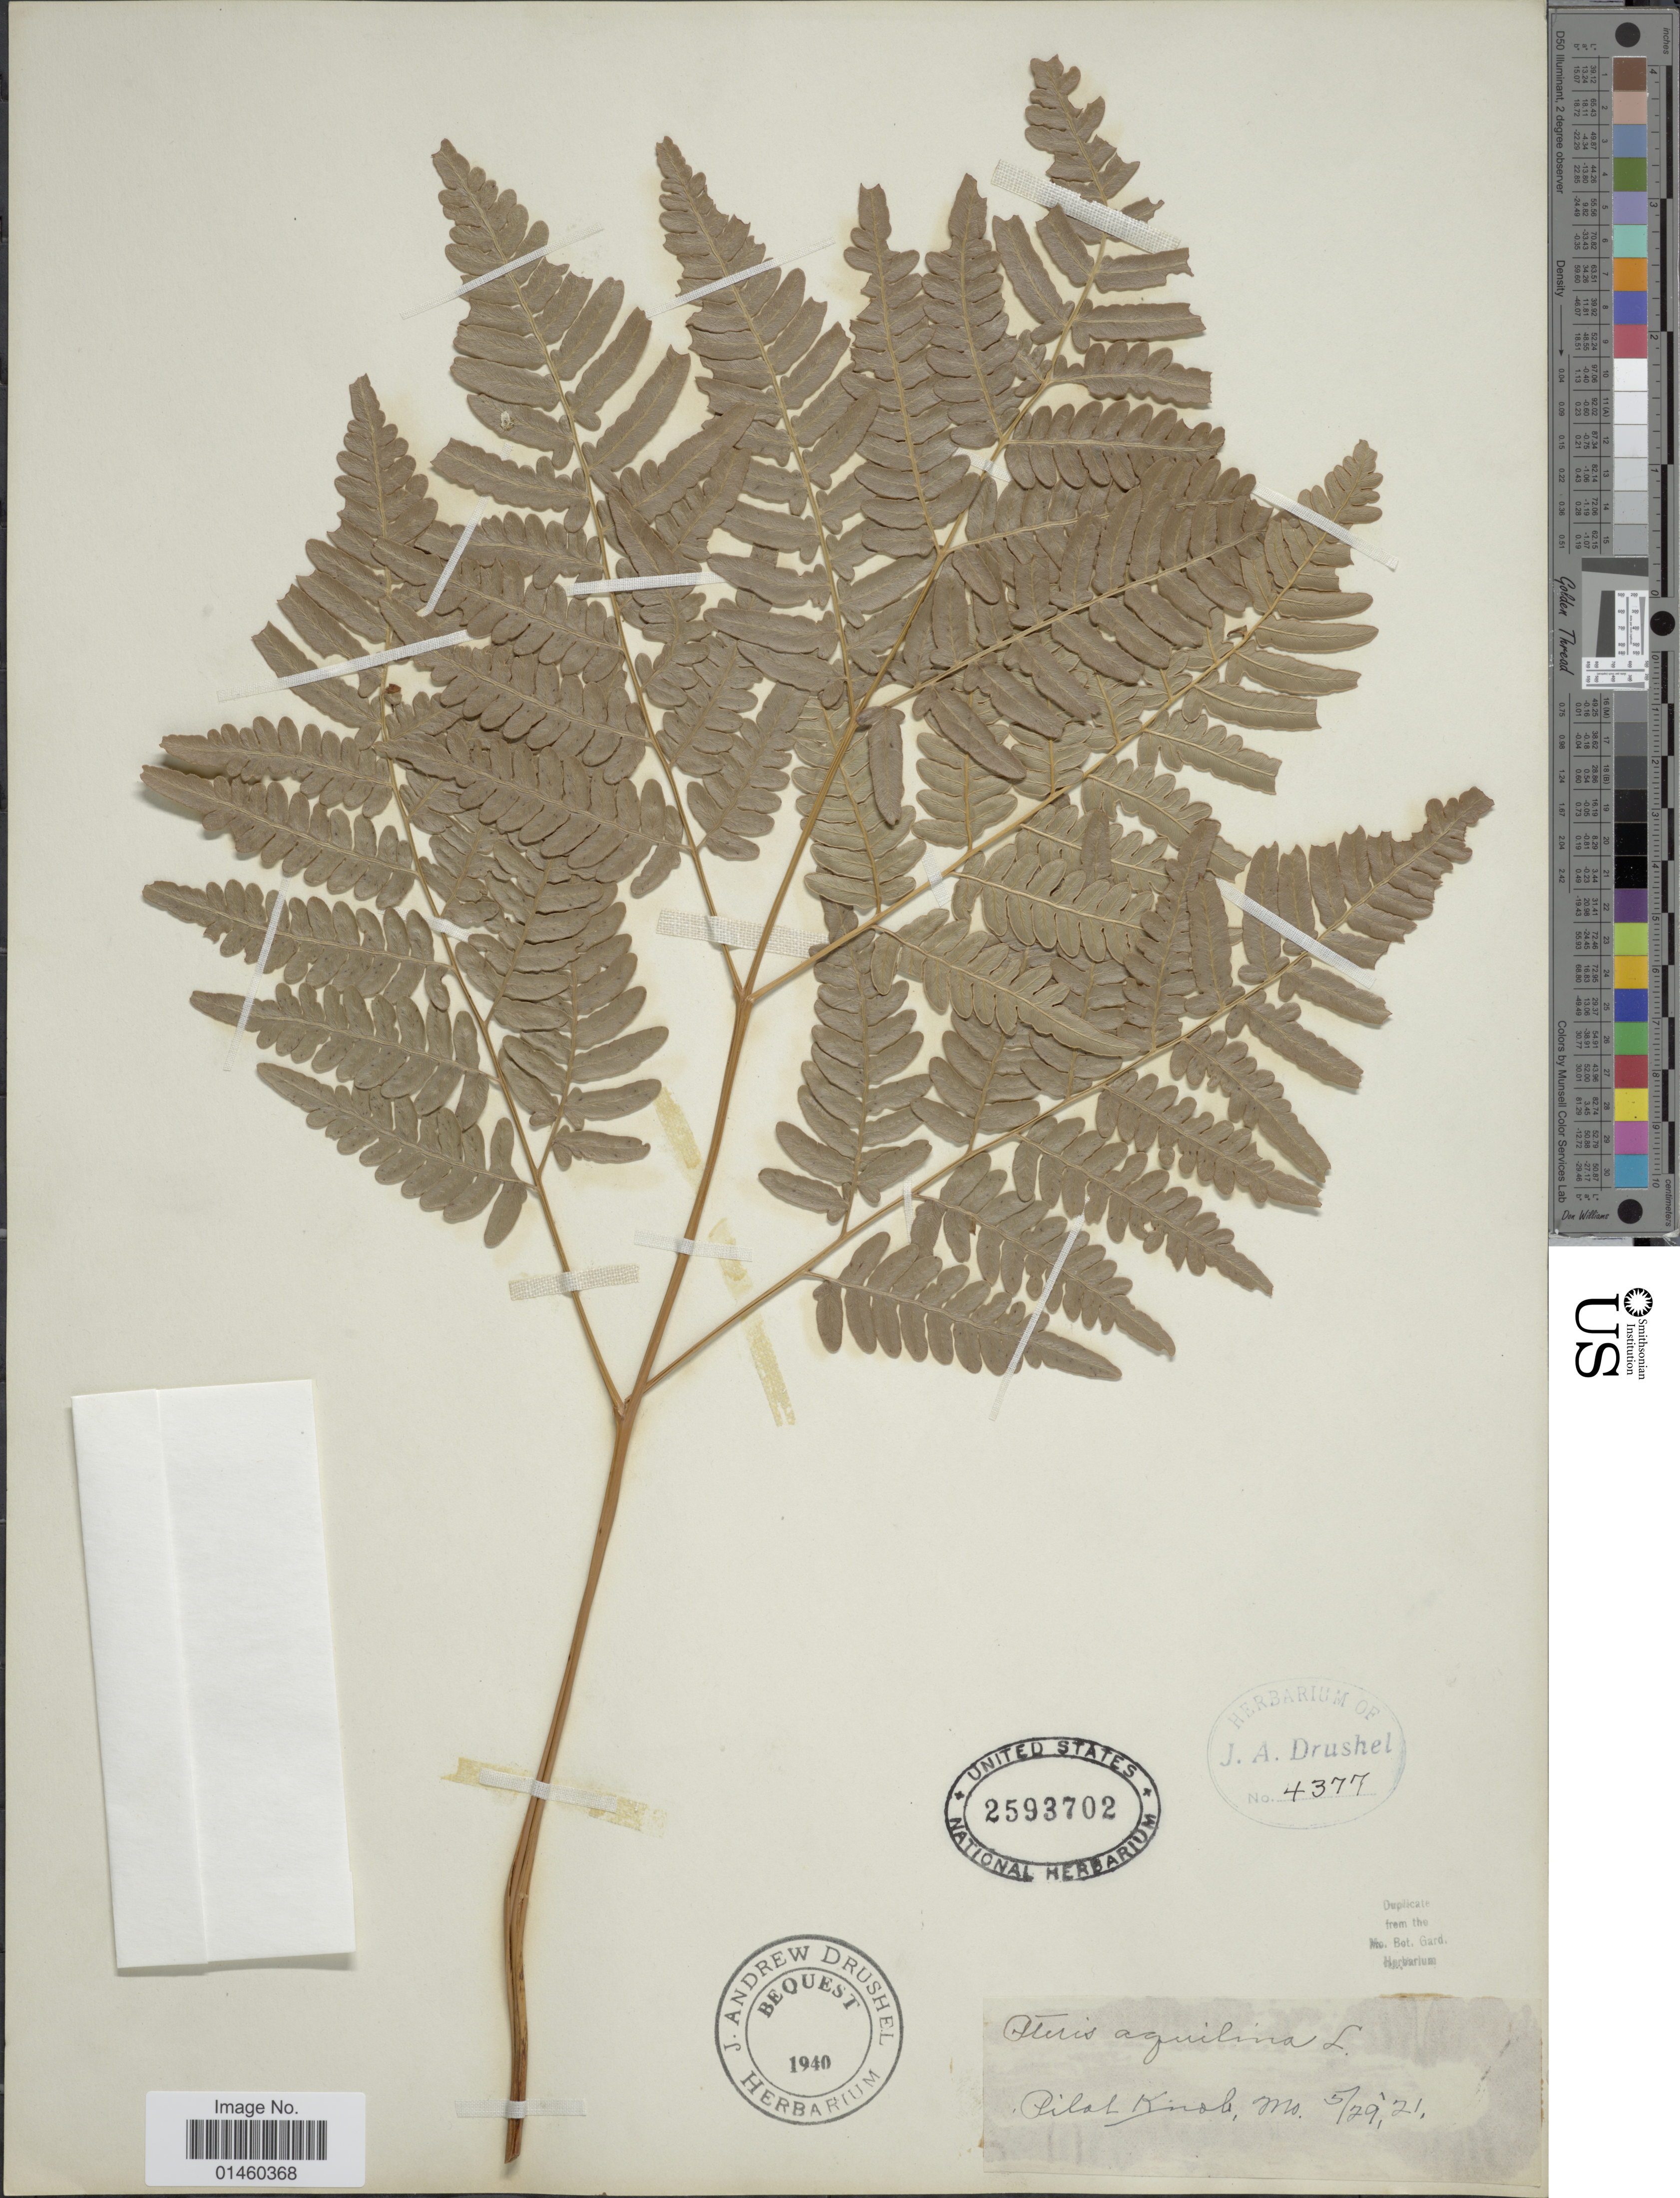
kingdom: Plantae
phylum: Tracheophyta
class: Polypodiopsida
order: Polypodiales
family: Dennstaedtiaceae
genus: Pteridium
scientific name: Pteridium aquilinum var. latiusculum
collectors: ex herb. J. A. Drushel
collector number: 4377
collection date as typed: Transcribed d/m/y: 29/5/21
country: United States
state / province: Missouri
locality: Pilot Knob, Mo.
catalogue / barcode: US 2593702